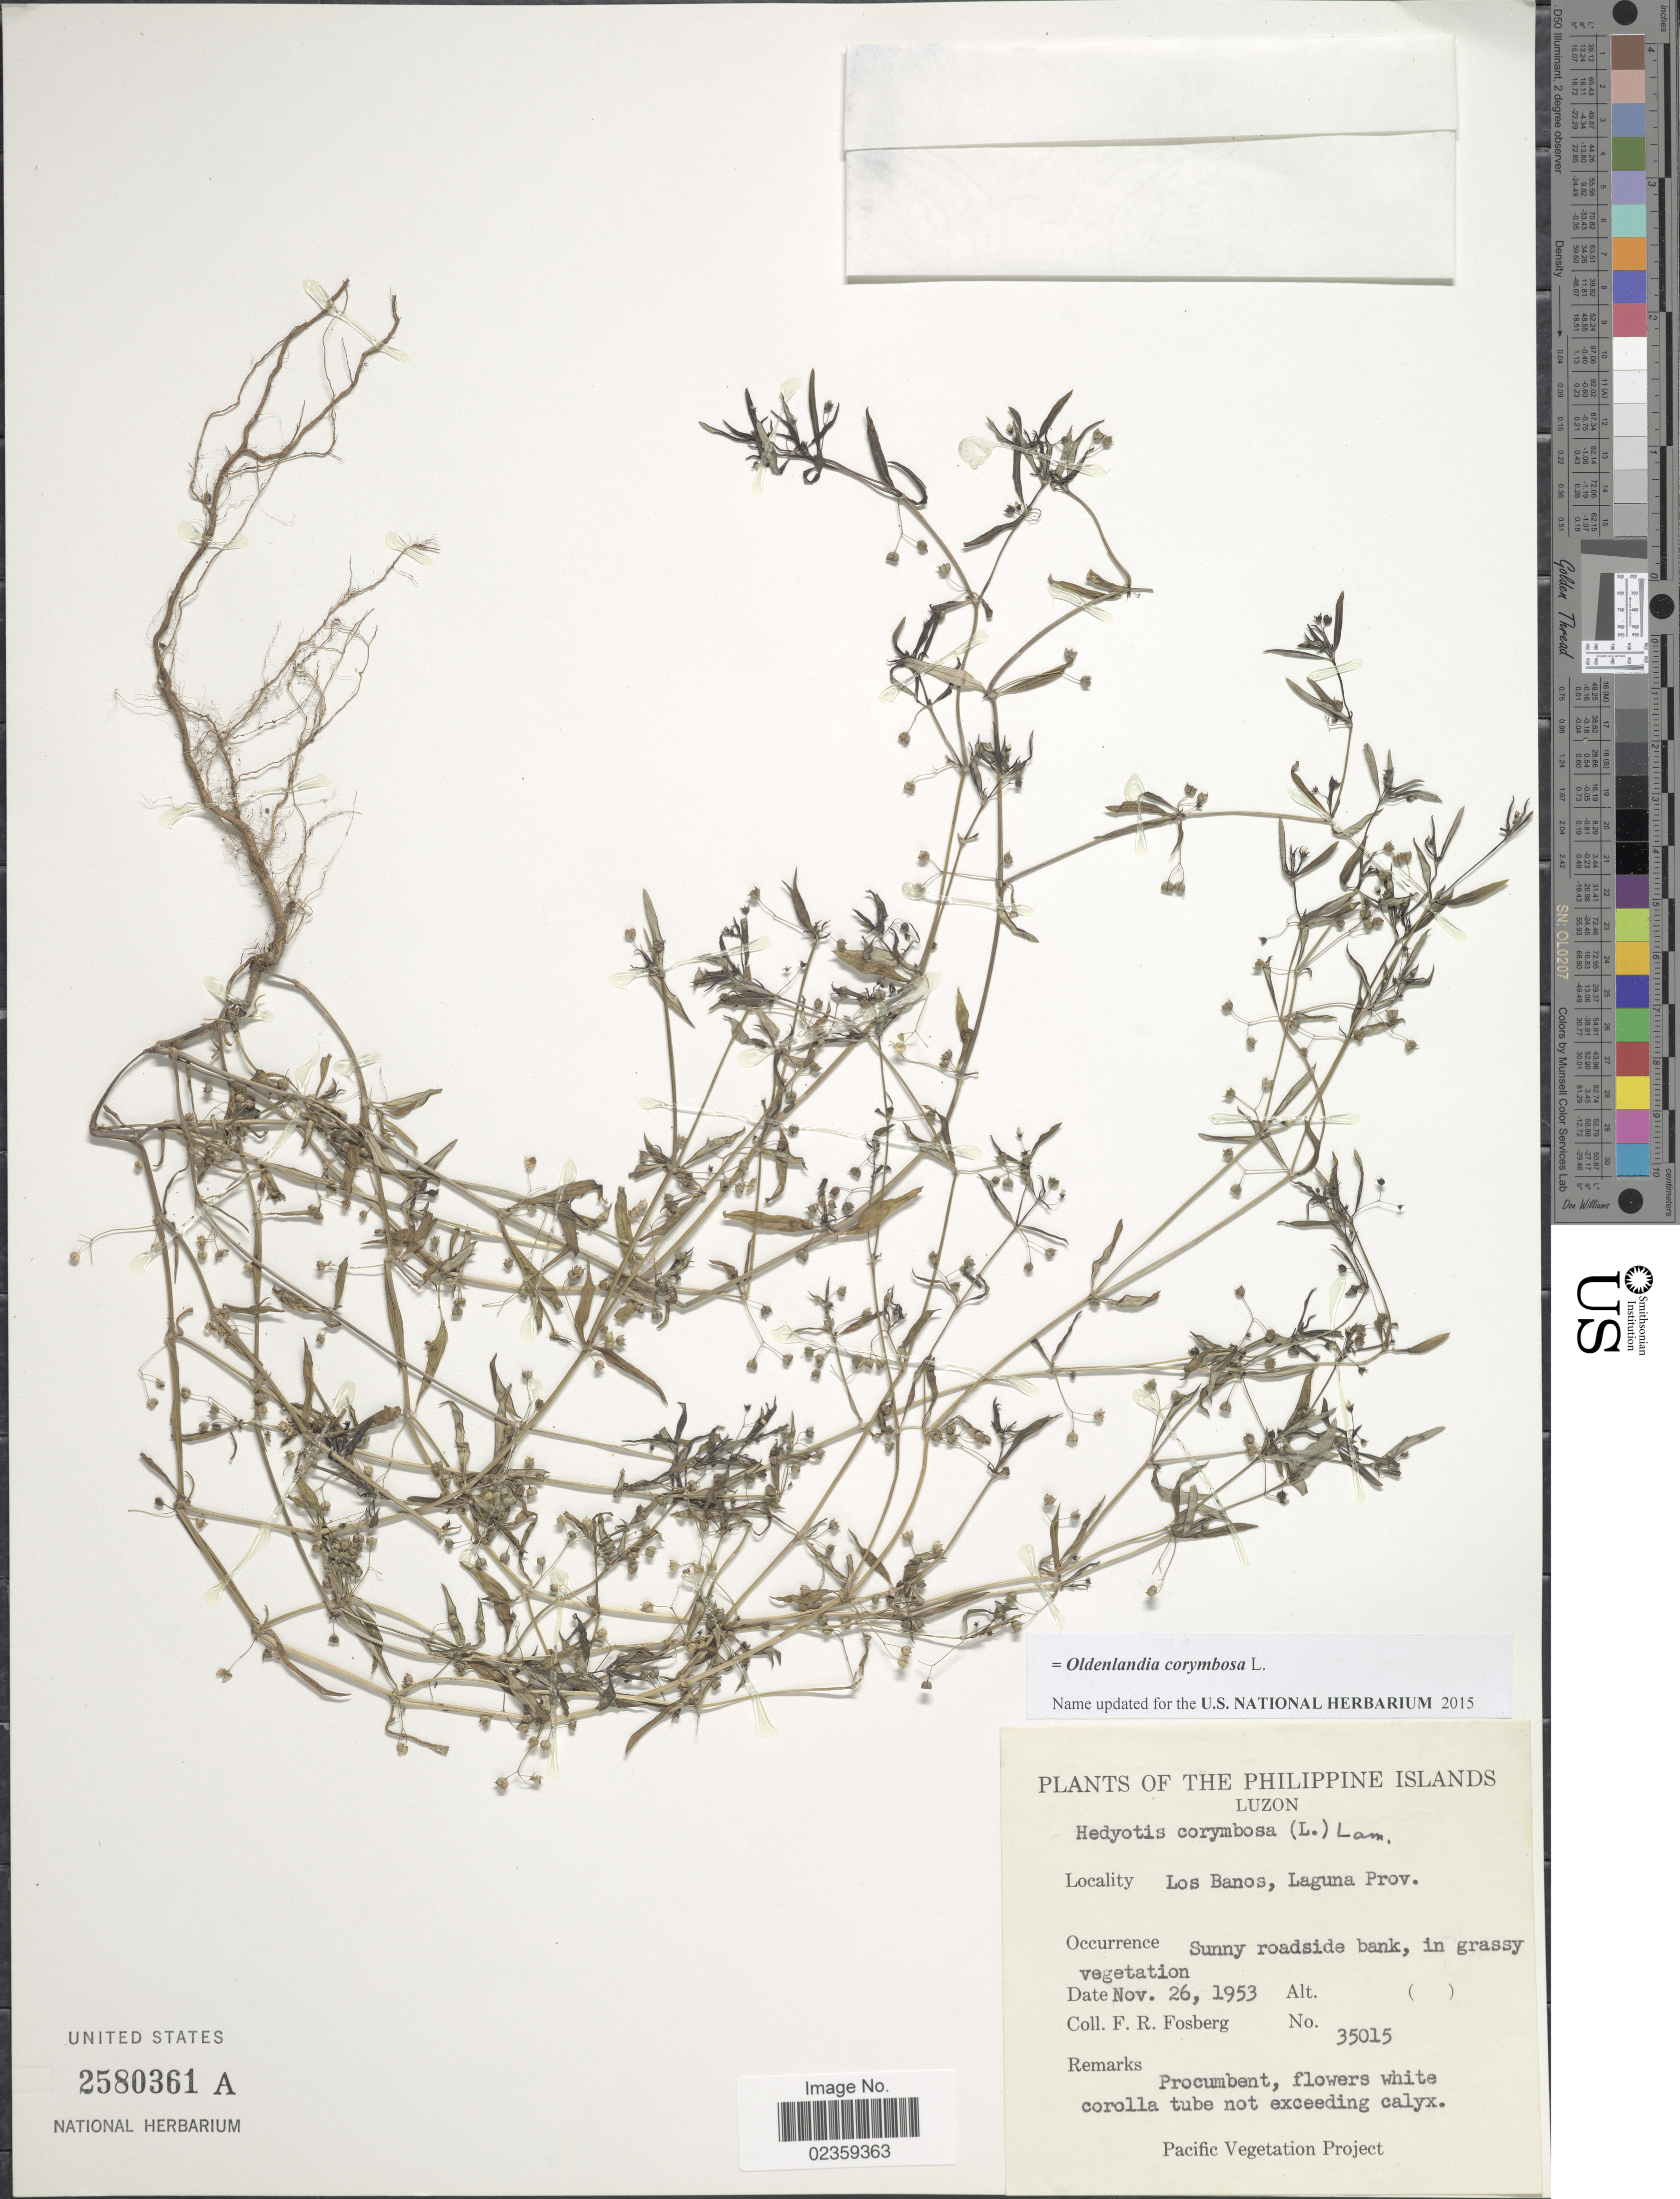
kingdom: Plantae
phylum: Tracheophyta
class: Magnoliopsida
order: Gentianales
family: Rubiaceae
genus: Oldenlandia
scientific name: Oldenlandia corymbosa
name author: L.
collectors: F. R. Fosberg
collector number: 35015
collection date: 1953-11-26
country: Philippines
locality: Philippine Islands. Luzon. Los Banos, Laguna Prov.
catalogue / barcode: US 2580361A